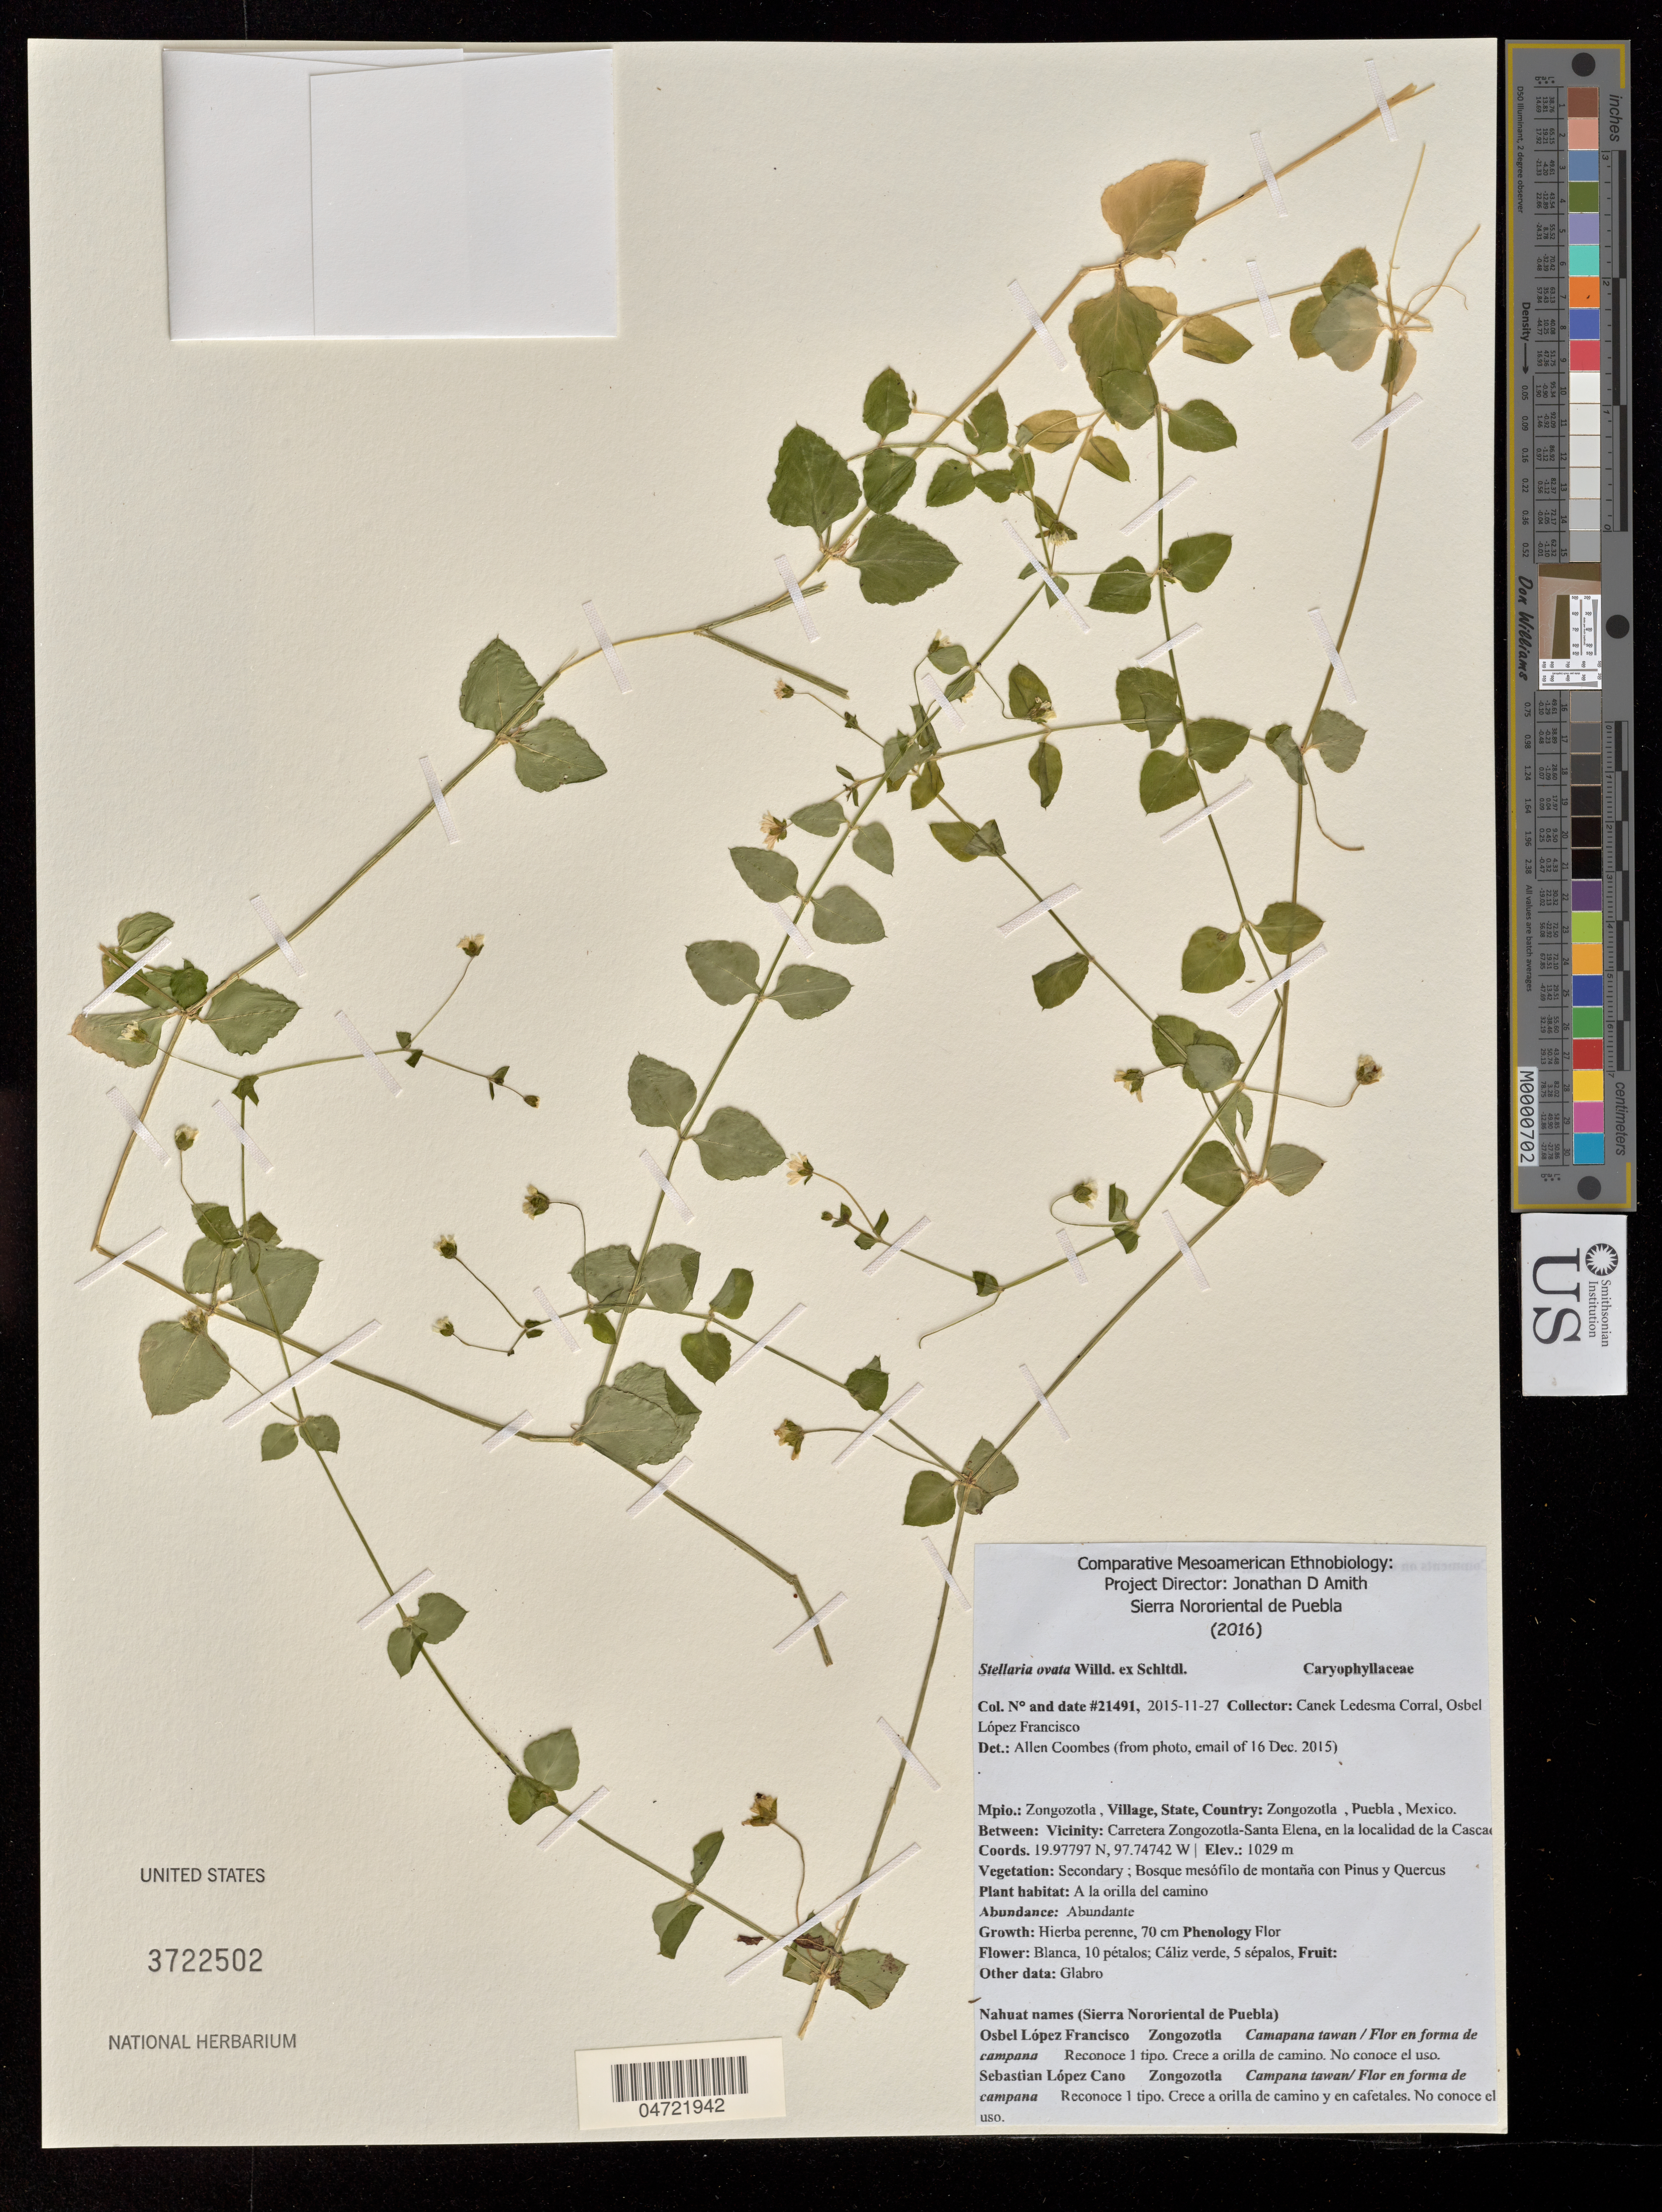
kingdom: Plantae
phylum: Tracheophyta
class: Magnoliopsida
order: Caryophyllales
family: Caryophyllaceae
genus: Stellaria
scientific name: Stellaria ovata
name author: Willd.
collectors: Canek Ledesma C. & O. Lopez Francisco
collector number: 21491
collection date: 2015-11-27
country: Mexico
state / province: Puebla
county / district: Zongozotla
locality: Carretera Zongozotla-Santa Elena, en la localidad de la Casita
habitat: A la orilla del camino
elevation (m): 1029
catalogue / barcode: US 3722502